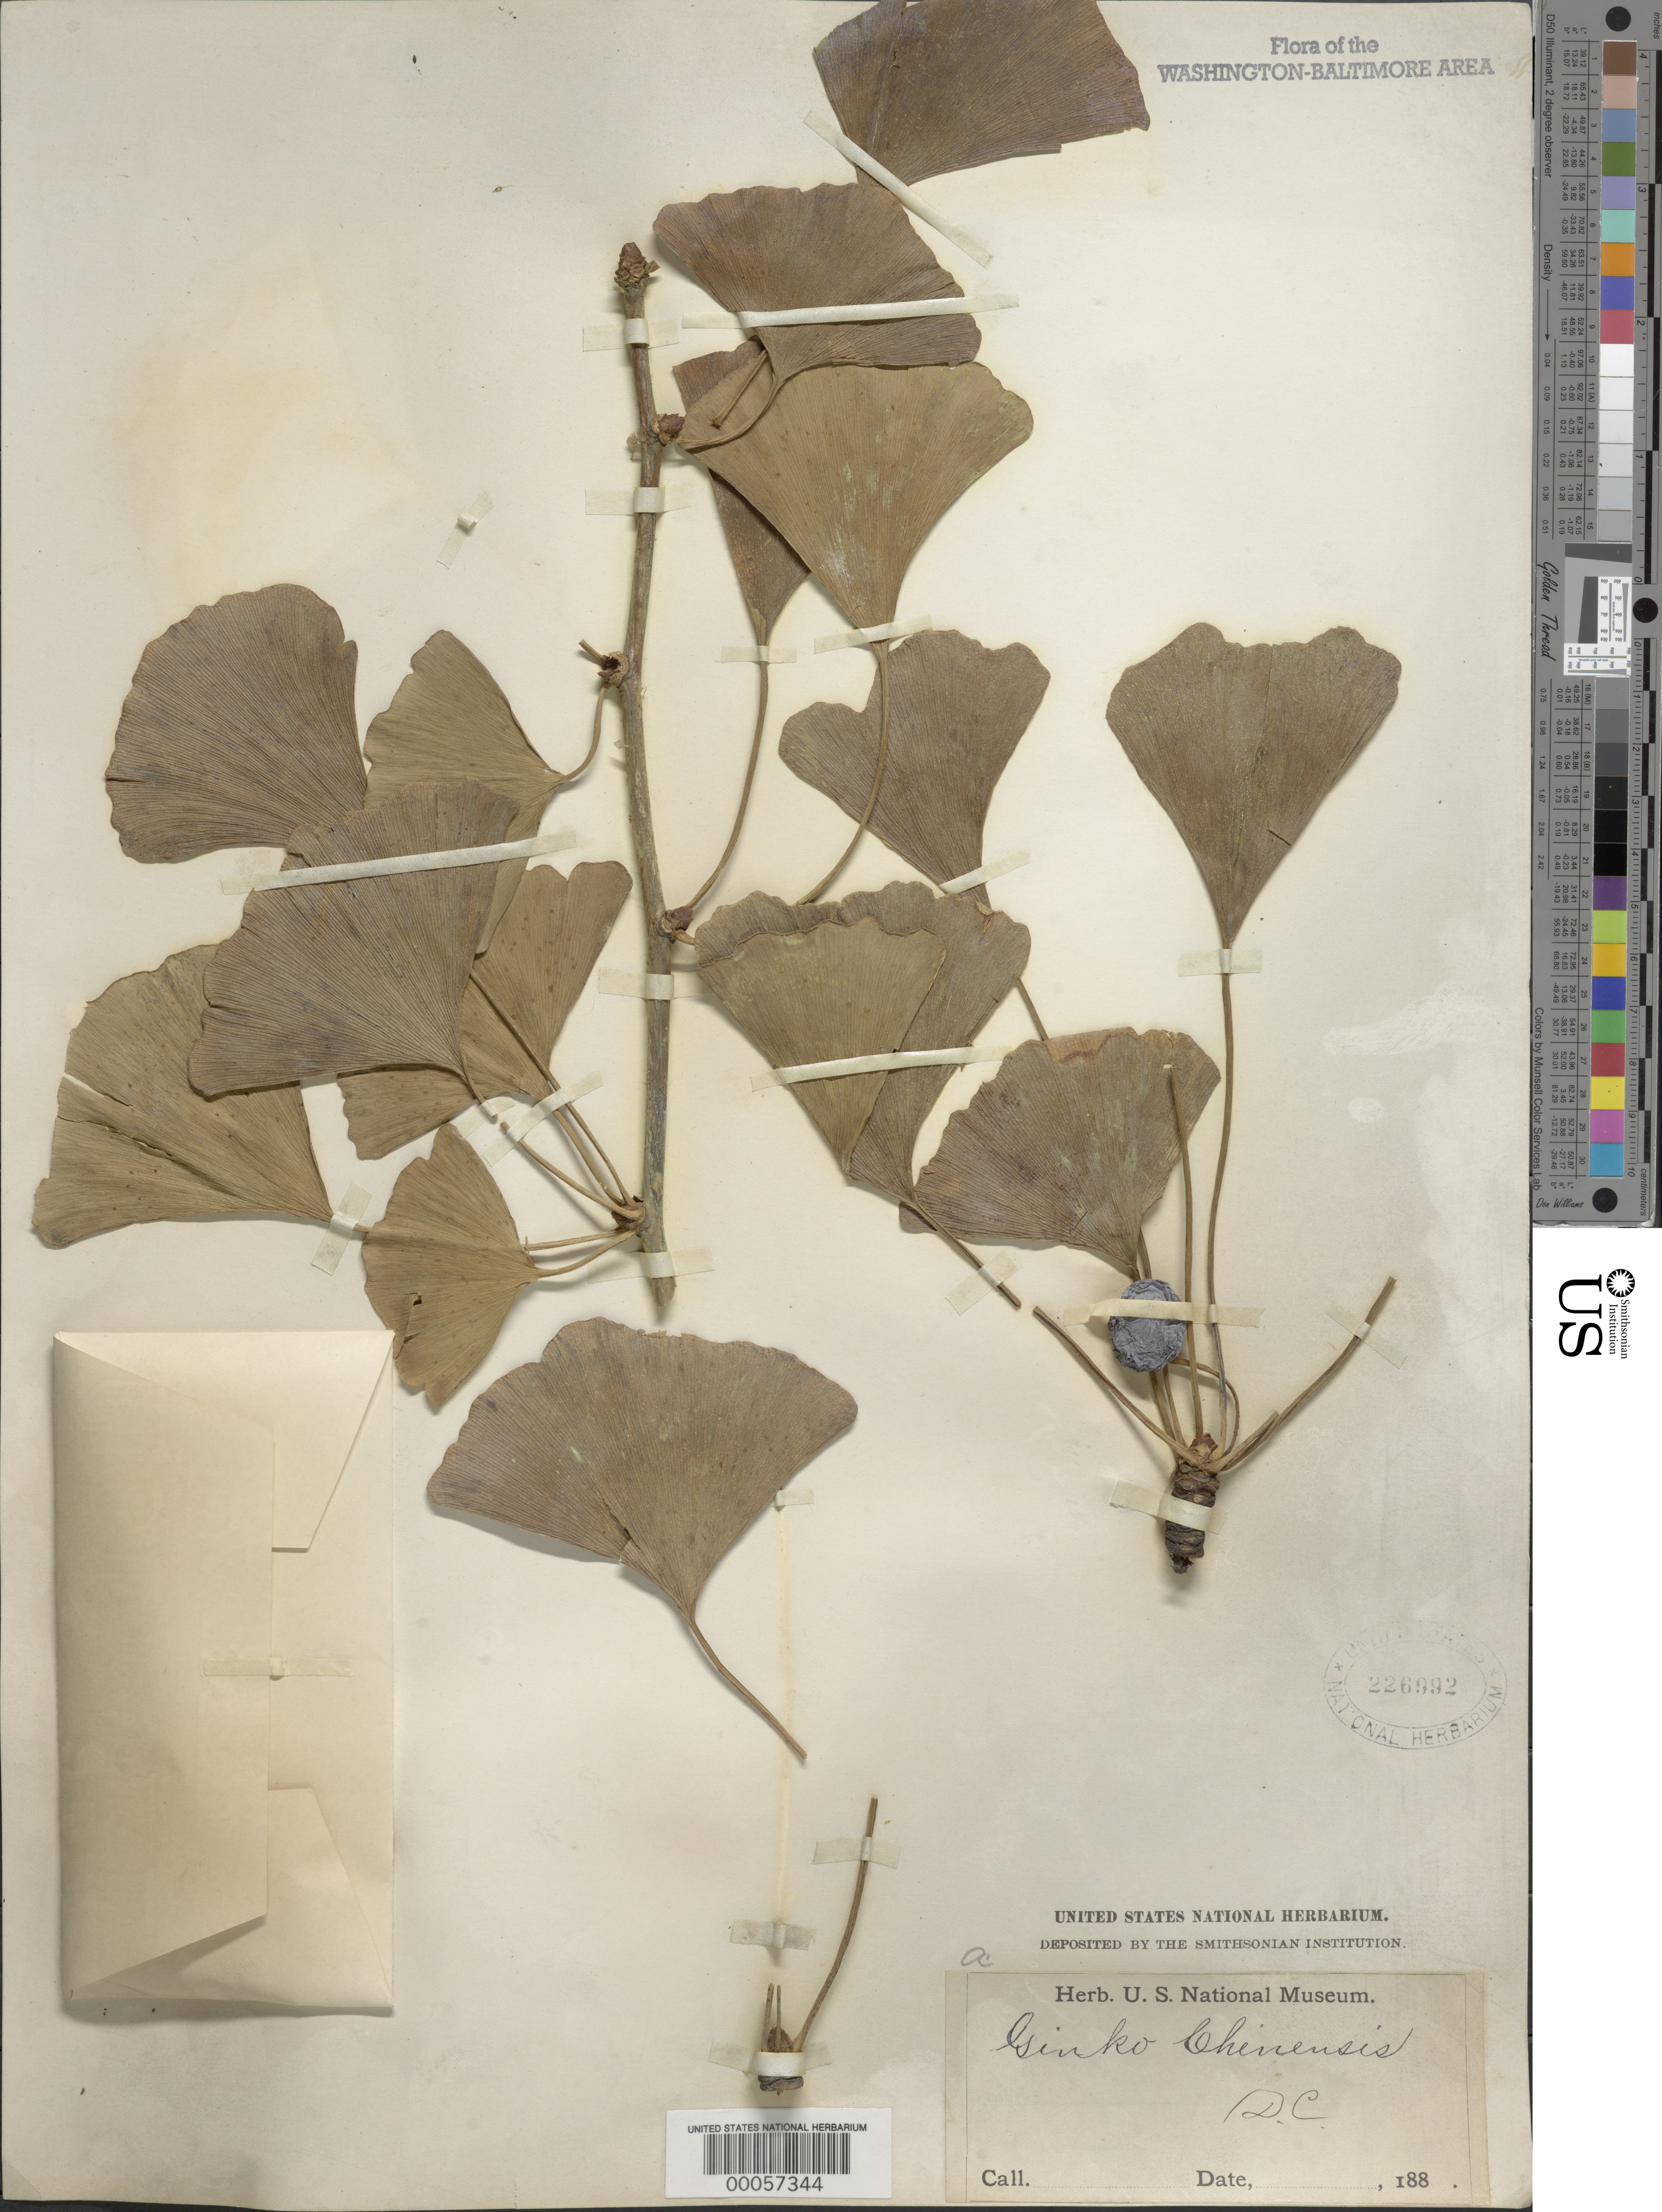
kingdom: Plantae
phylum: Tracheophyta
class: Ginkgoopsida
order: Ginkgoales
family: Ginkgoaceae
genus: Ginkgo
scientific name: Ginkgo biloba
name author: L.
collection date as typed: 188-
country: United States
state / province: District of Columbia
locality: Vicinity of Washington D.C.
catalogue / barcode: US 226992